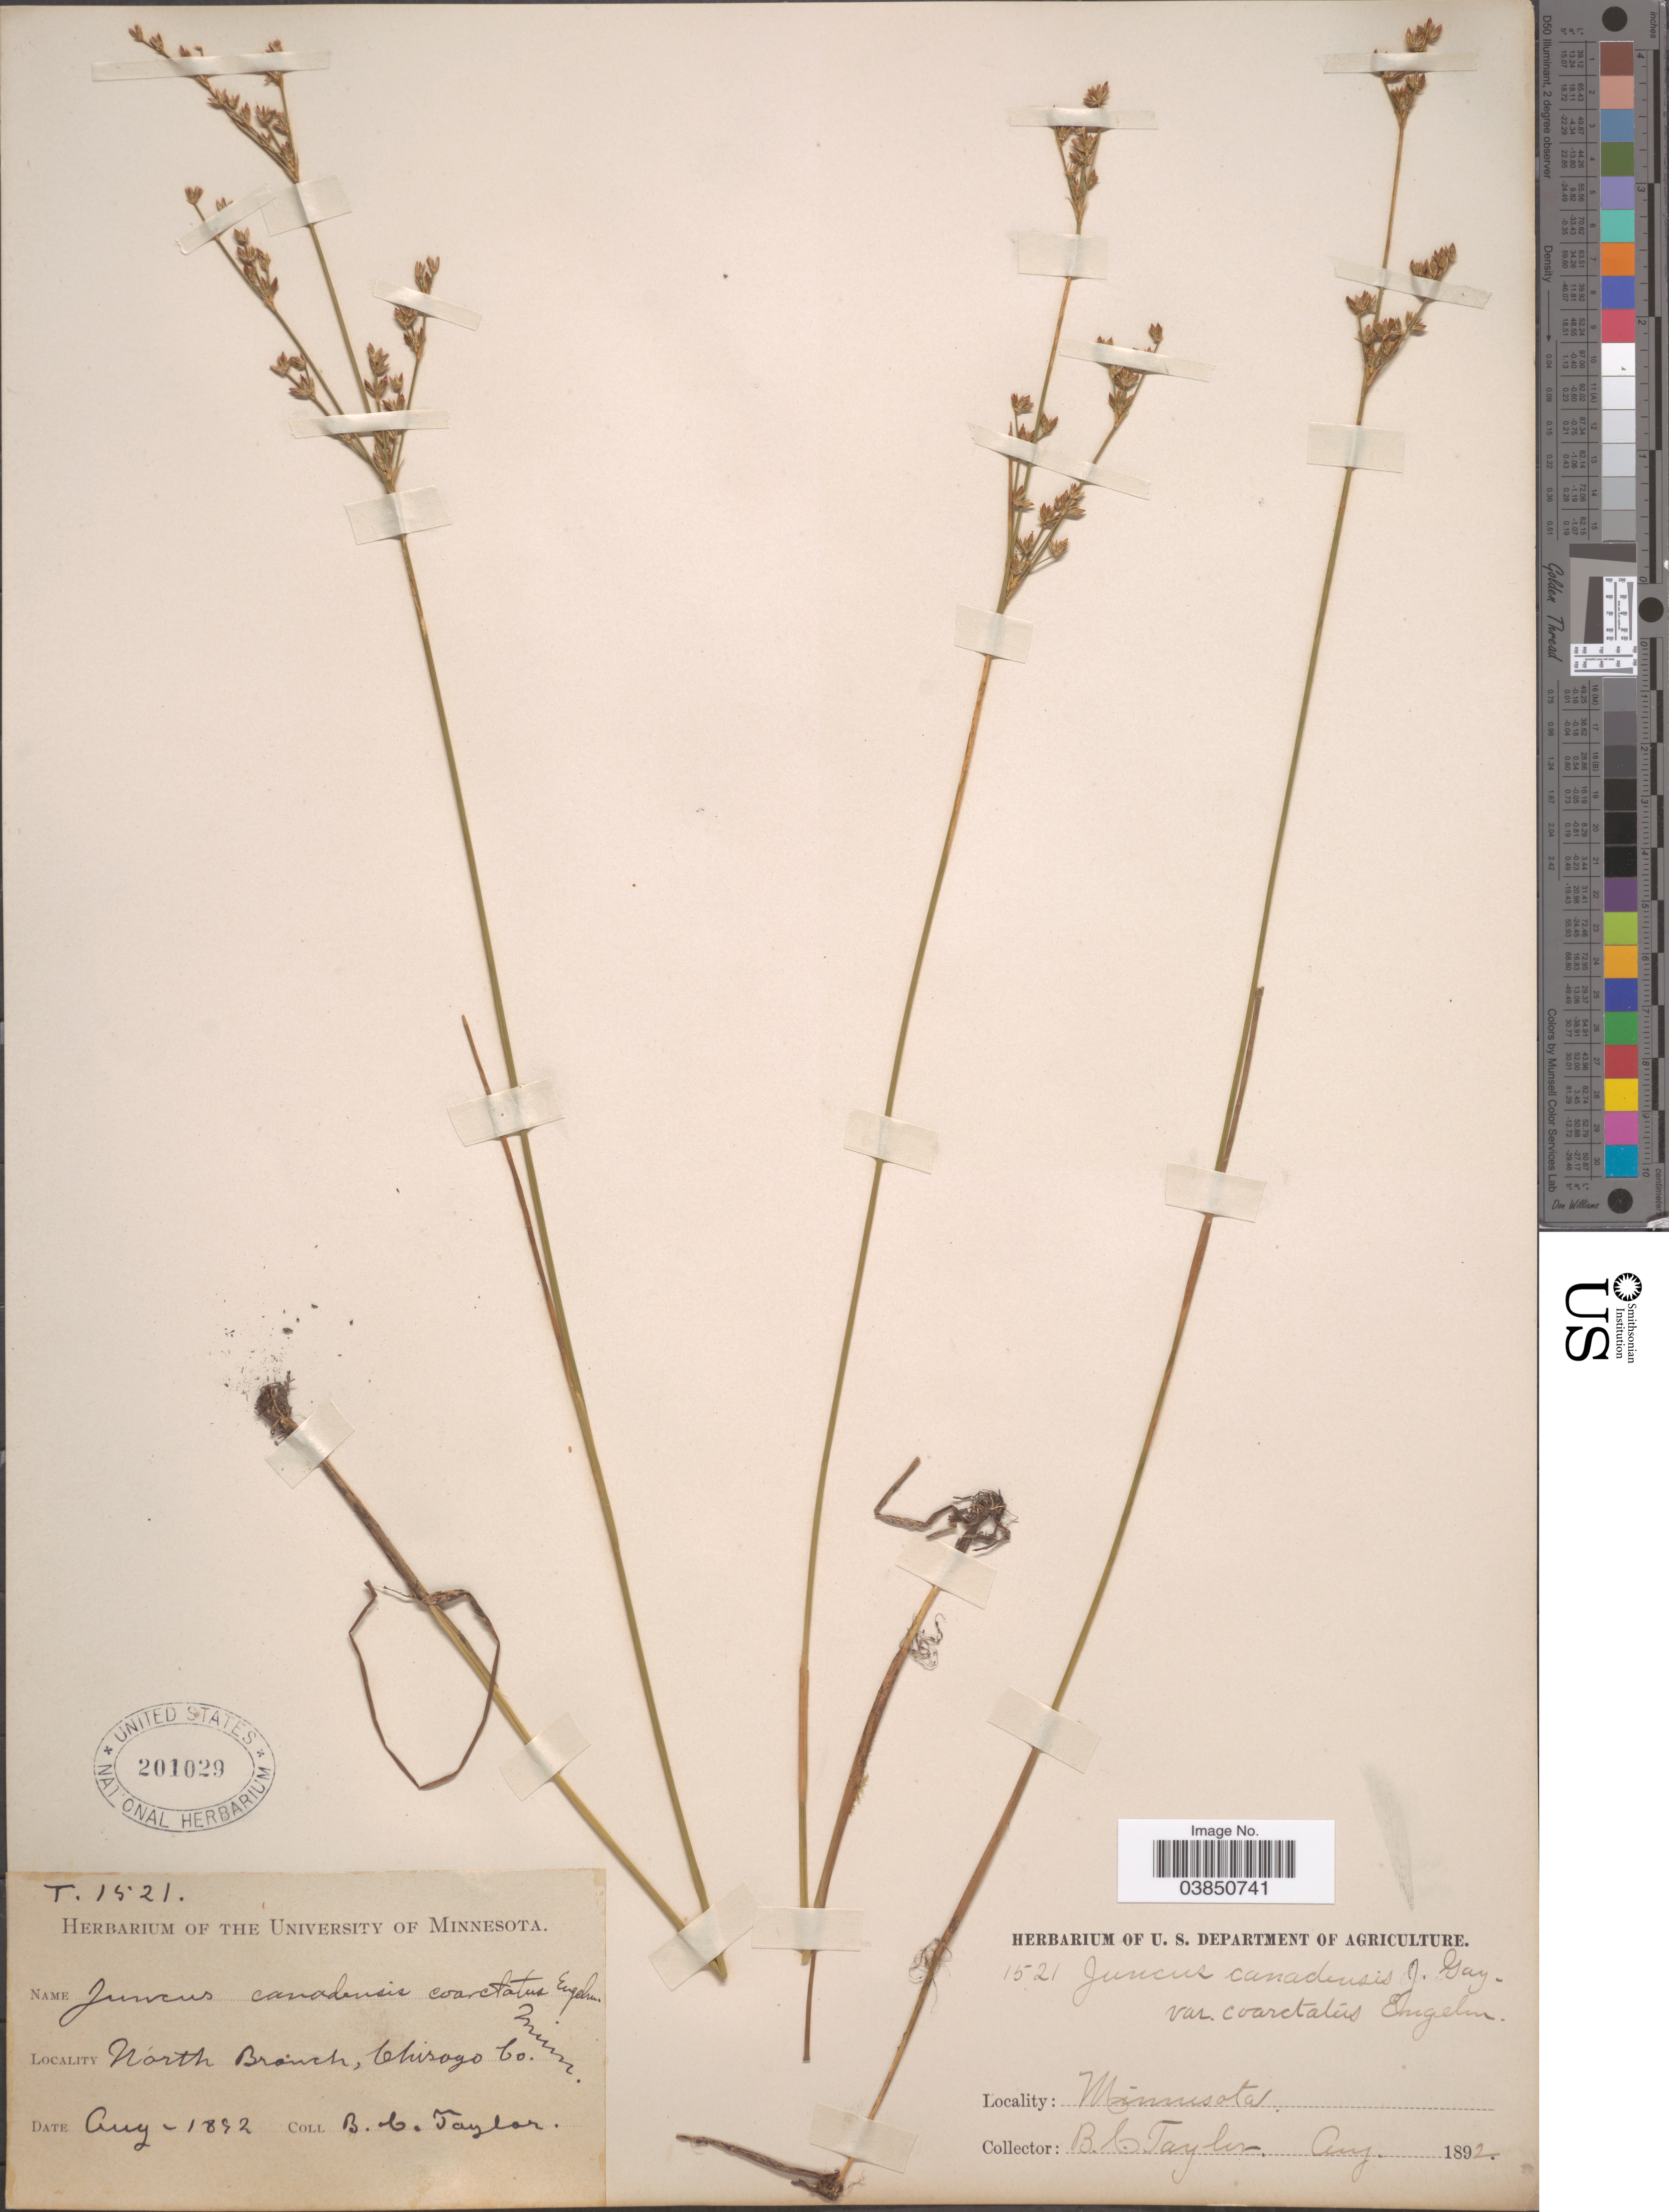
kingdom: Plantae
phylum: Tracheophyta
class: Liliopsida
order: Poales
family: Juncaceae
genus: Juncus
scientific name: Juncus brevicaudatus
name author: (Engelm.) Fernald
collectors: B. C. Taylor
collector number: T1521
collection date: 1892-08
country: United States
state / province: Minnesota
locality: North Branch, Chisago Co.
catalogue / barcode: US 201029